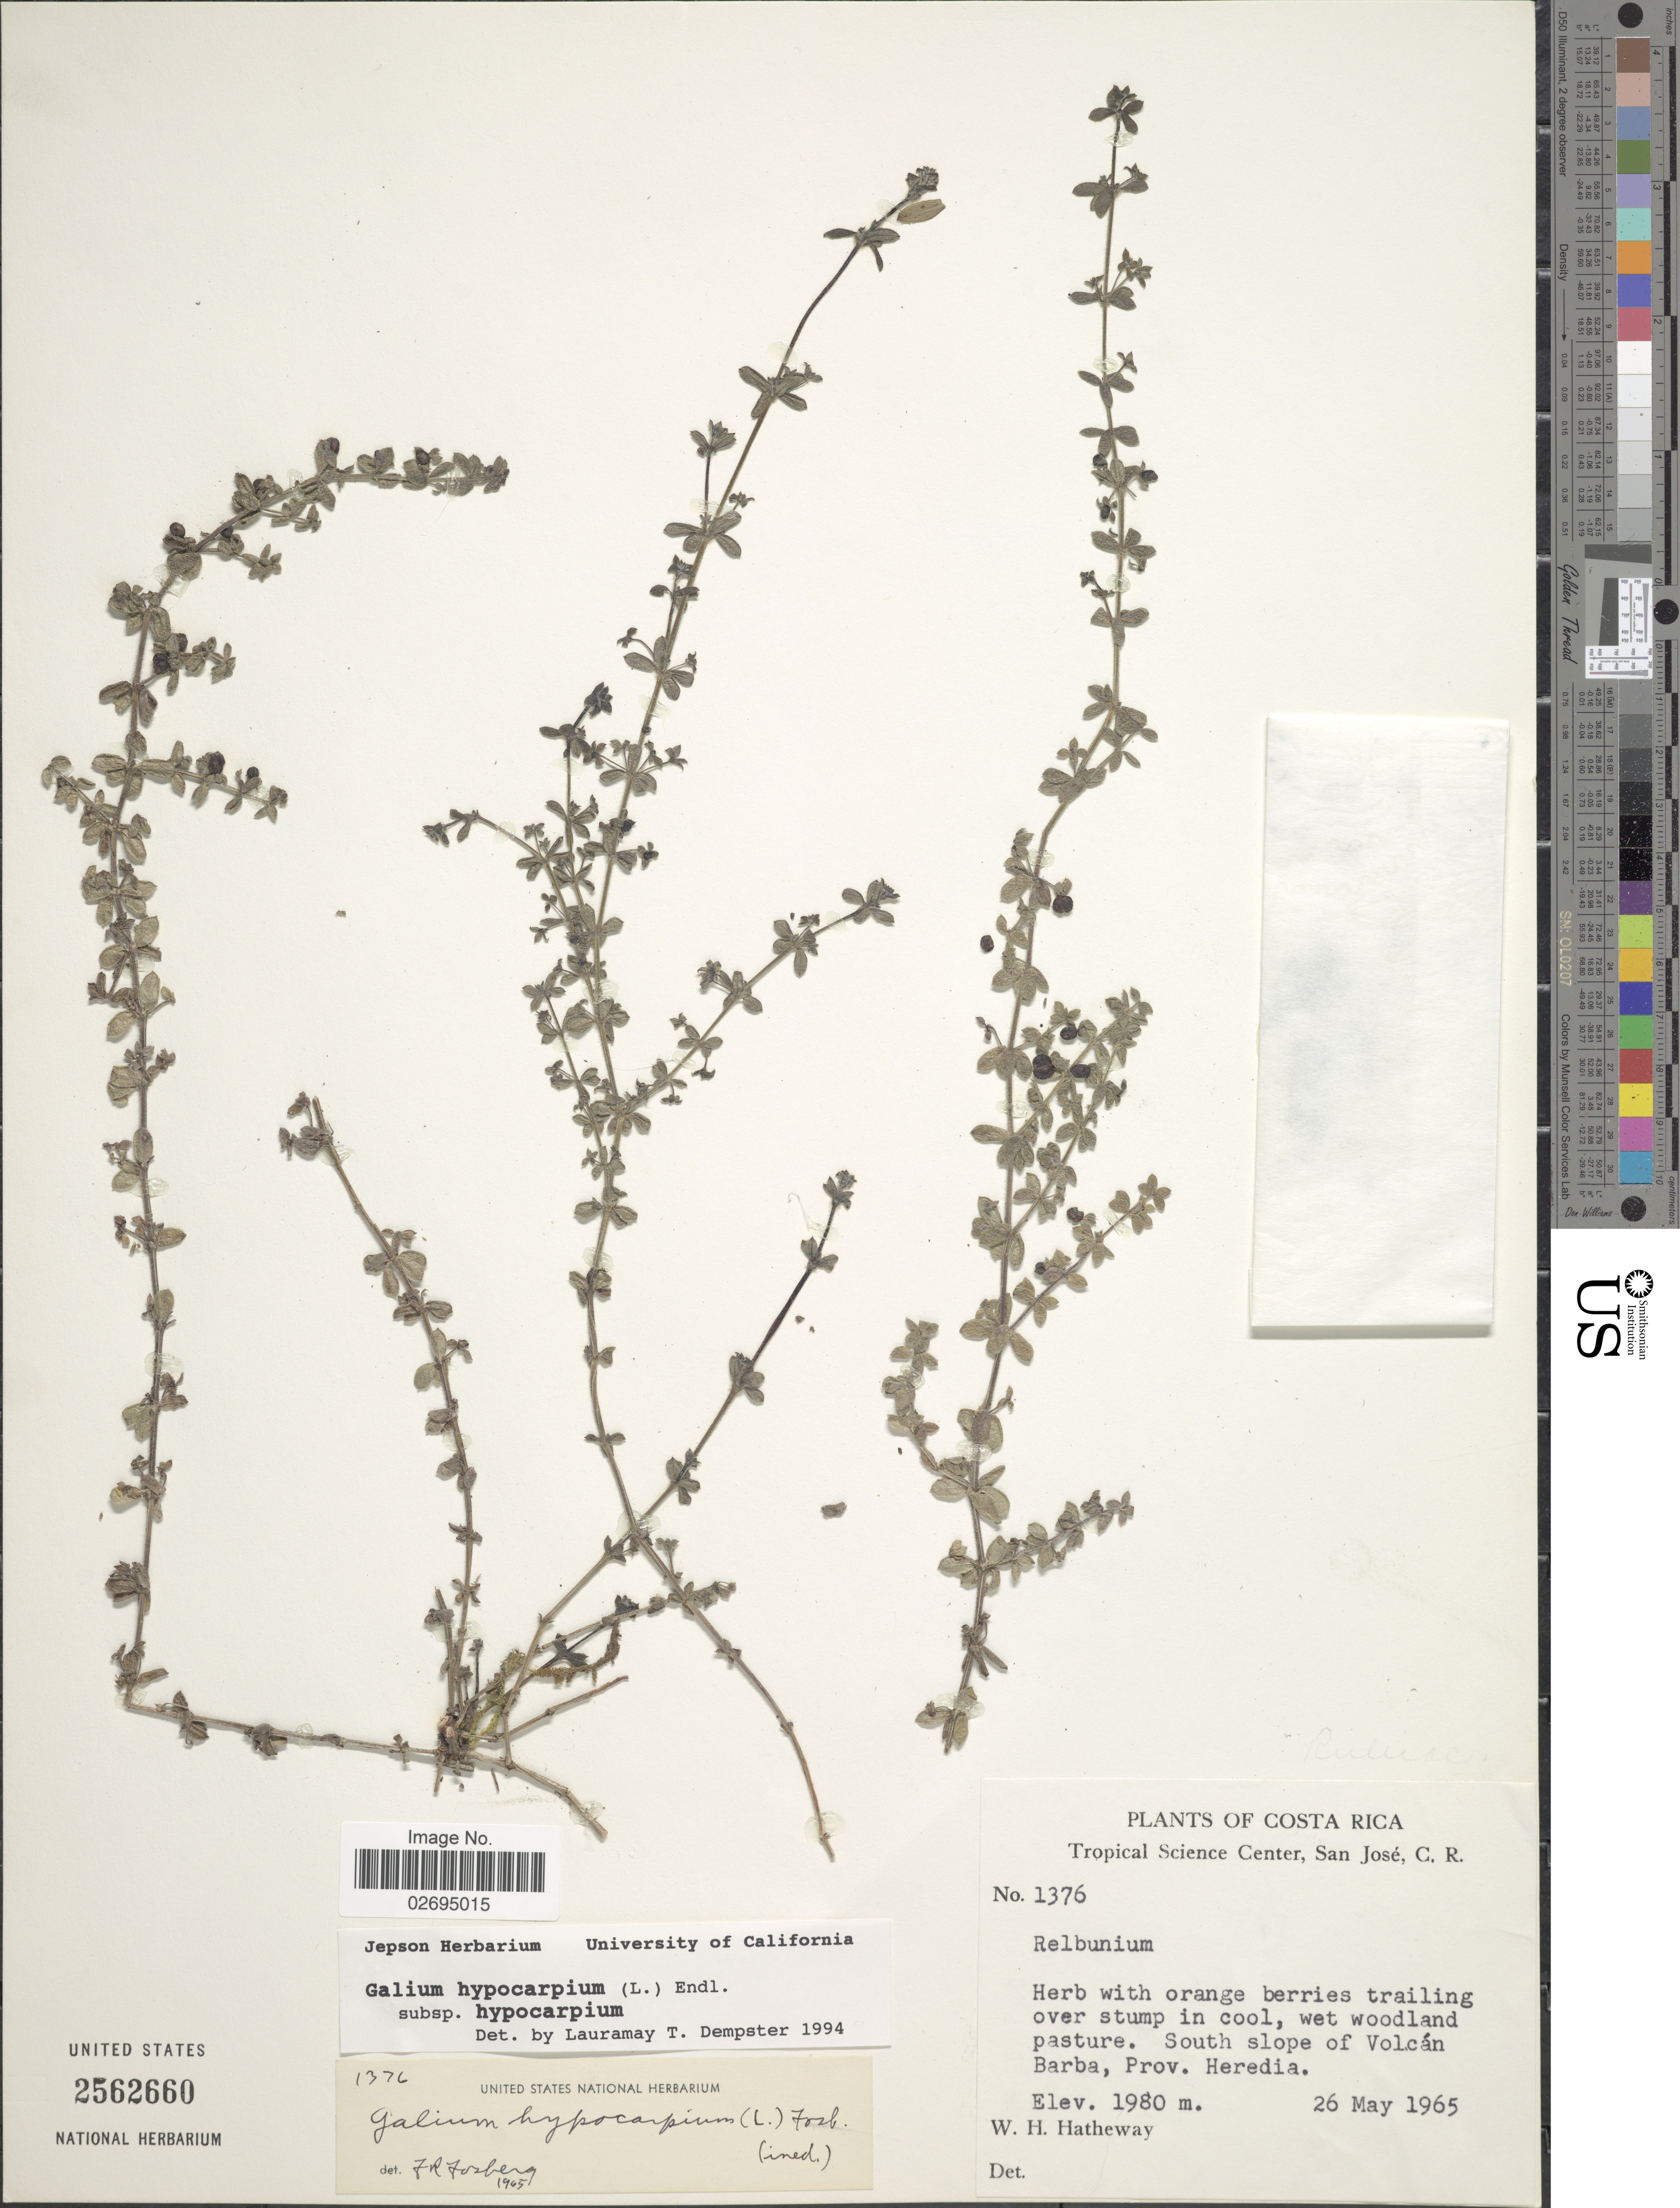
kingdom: Plantae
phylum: Tracheophyta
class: Magnoliopsida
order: Gentianales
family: Rubiaceae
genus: Galium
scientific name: Galium hypocarpium subsp. hypocarpium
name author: (L.) Endl. ex Griseb.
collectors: W. H. Hatheway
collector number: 1376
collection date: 1965-05-26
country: Costa Rica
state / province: Heredia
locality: South slope of Volcán Barba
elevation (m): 1980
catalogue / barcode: US 2562660